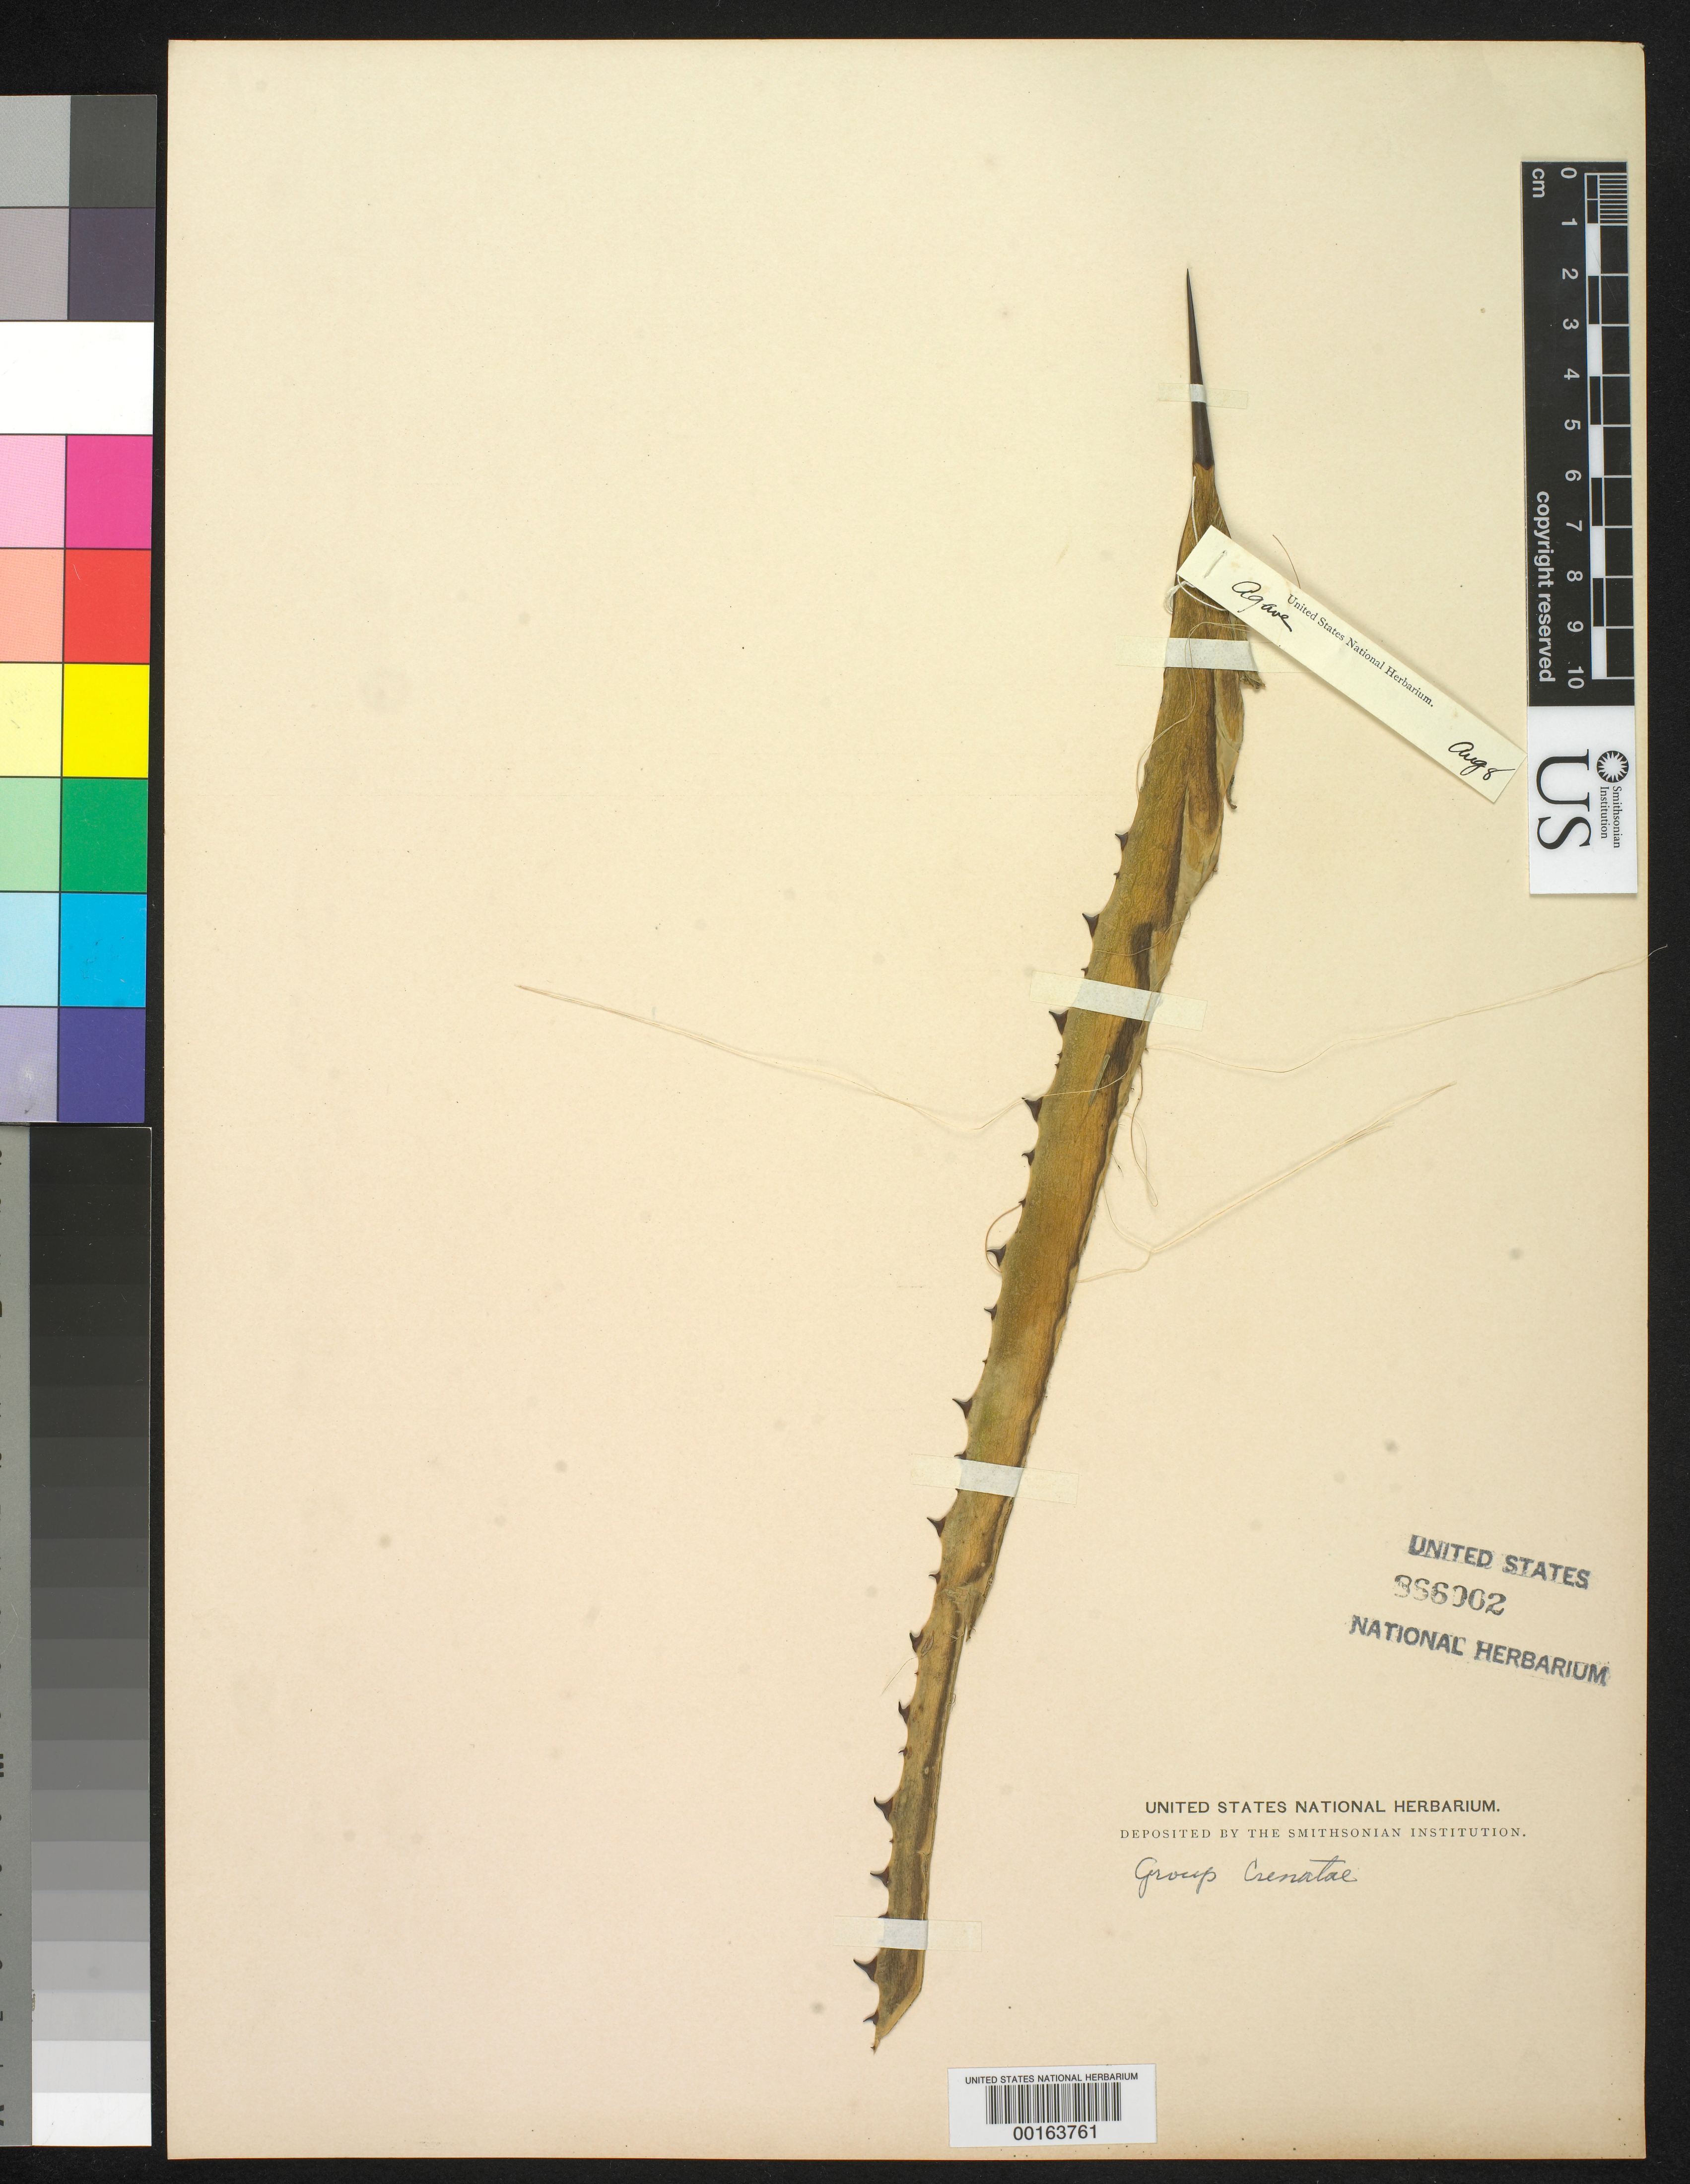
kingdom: Plantae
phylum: Tracheophyta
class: Liliopsida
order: Asparagales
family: Asparagaceae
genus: Agave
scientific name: Agave sp.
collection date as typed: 08 Aug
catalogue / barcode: US 866002